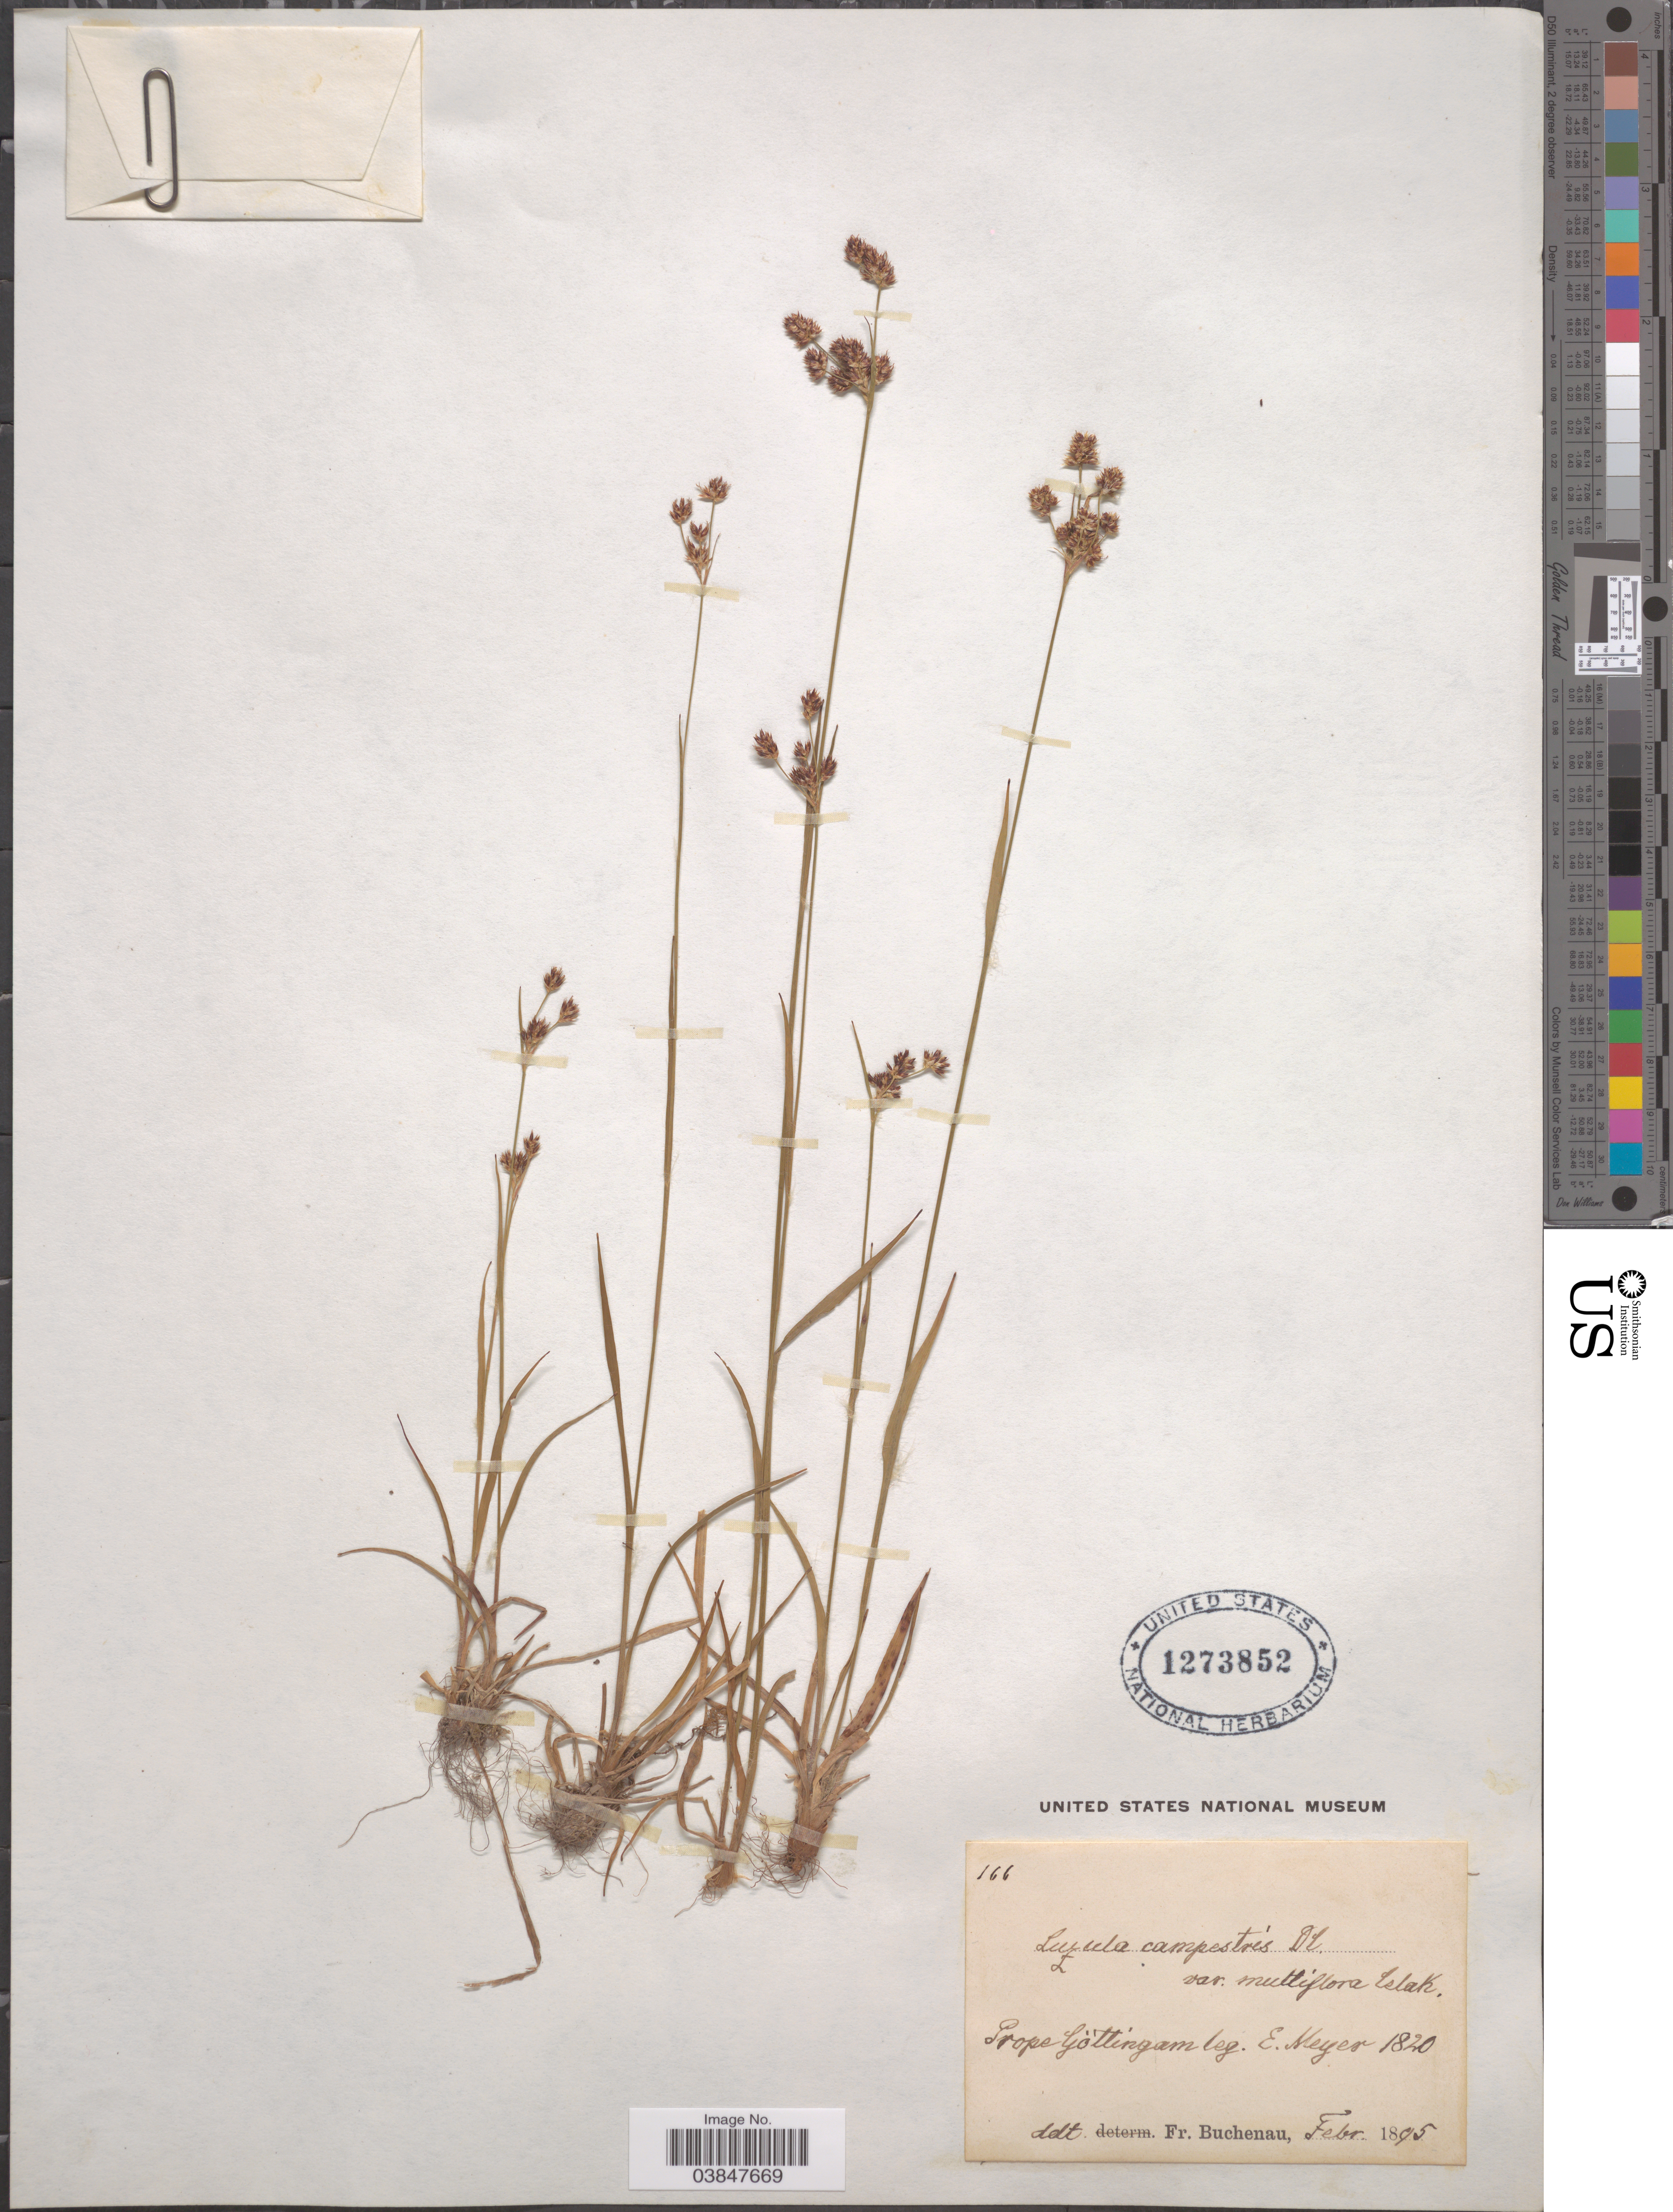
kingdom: Plantae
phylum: Tracheophyta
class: Liliopsida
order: Poales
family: Juncaceae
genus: Luzula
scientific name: Luzula campestris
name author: (L.) DC.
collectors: E. Meyer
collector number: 166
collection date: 1820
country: Germany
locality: Prope Göttingam.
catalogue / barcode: US 1273852